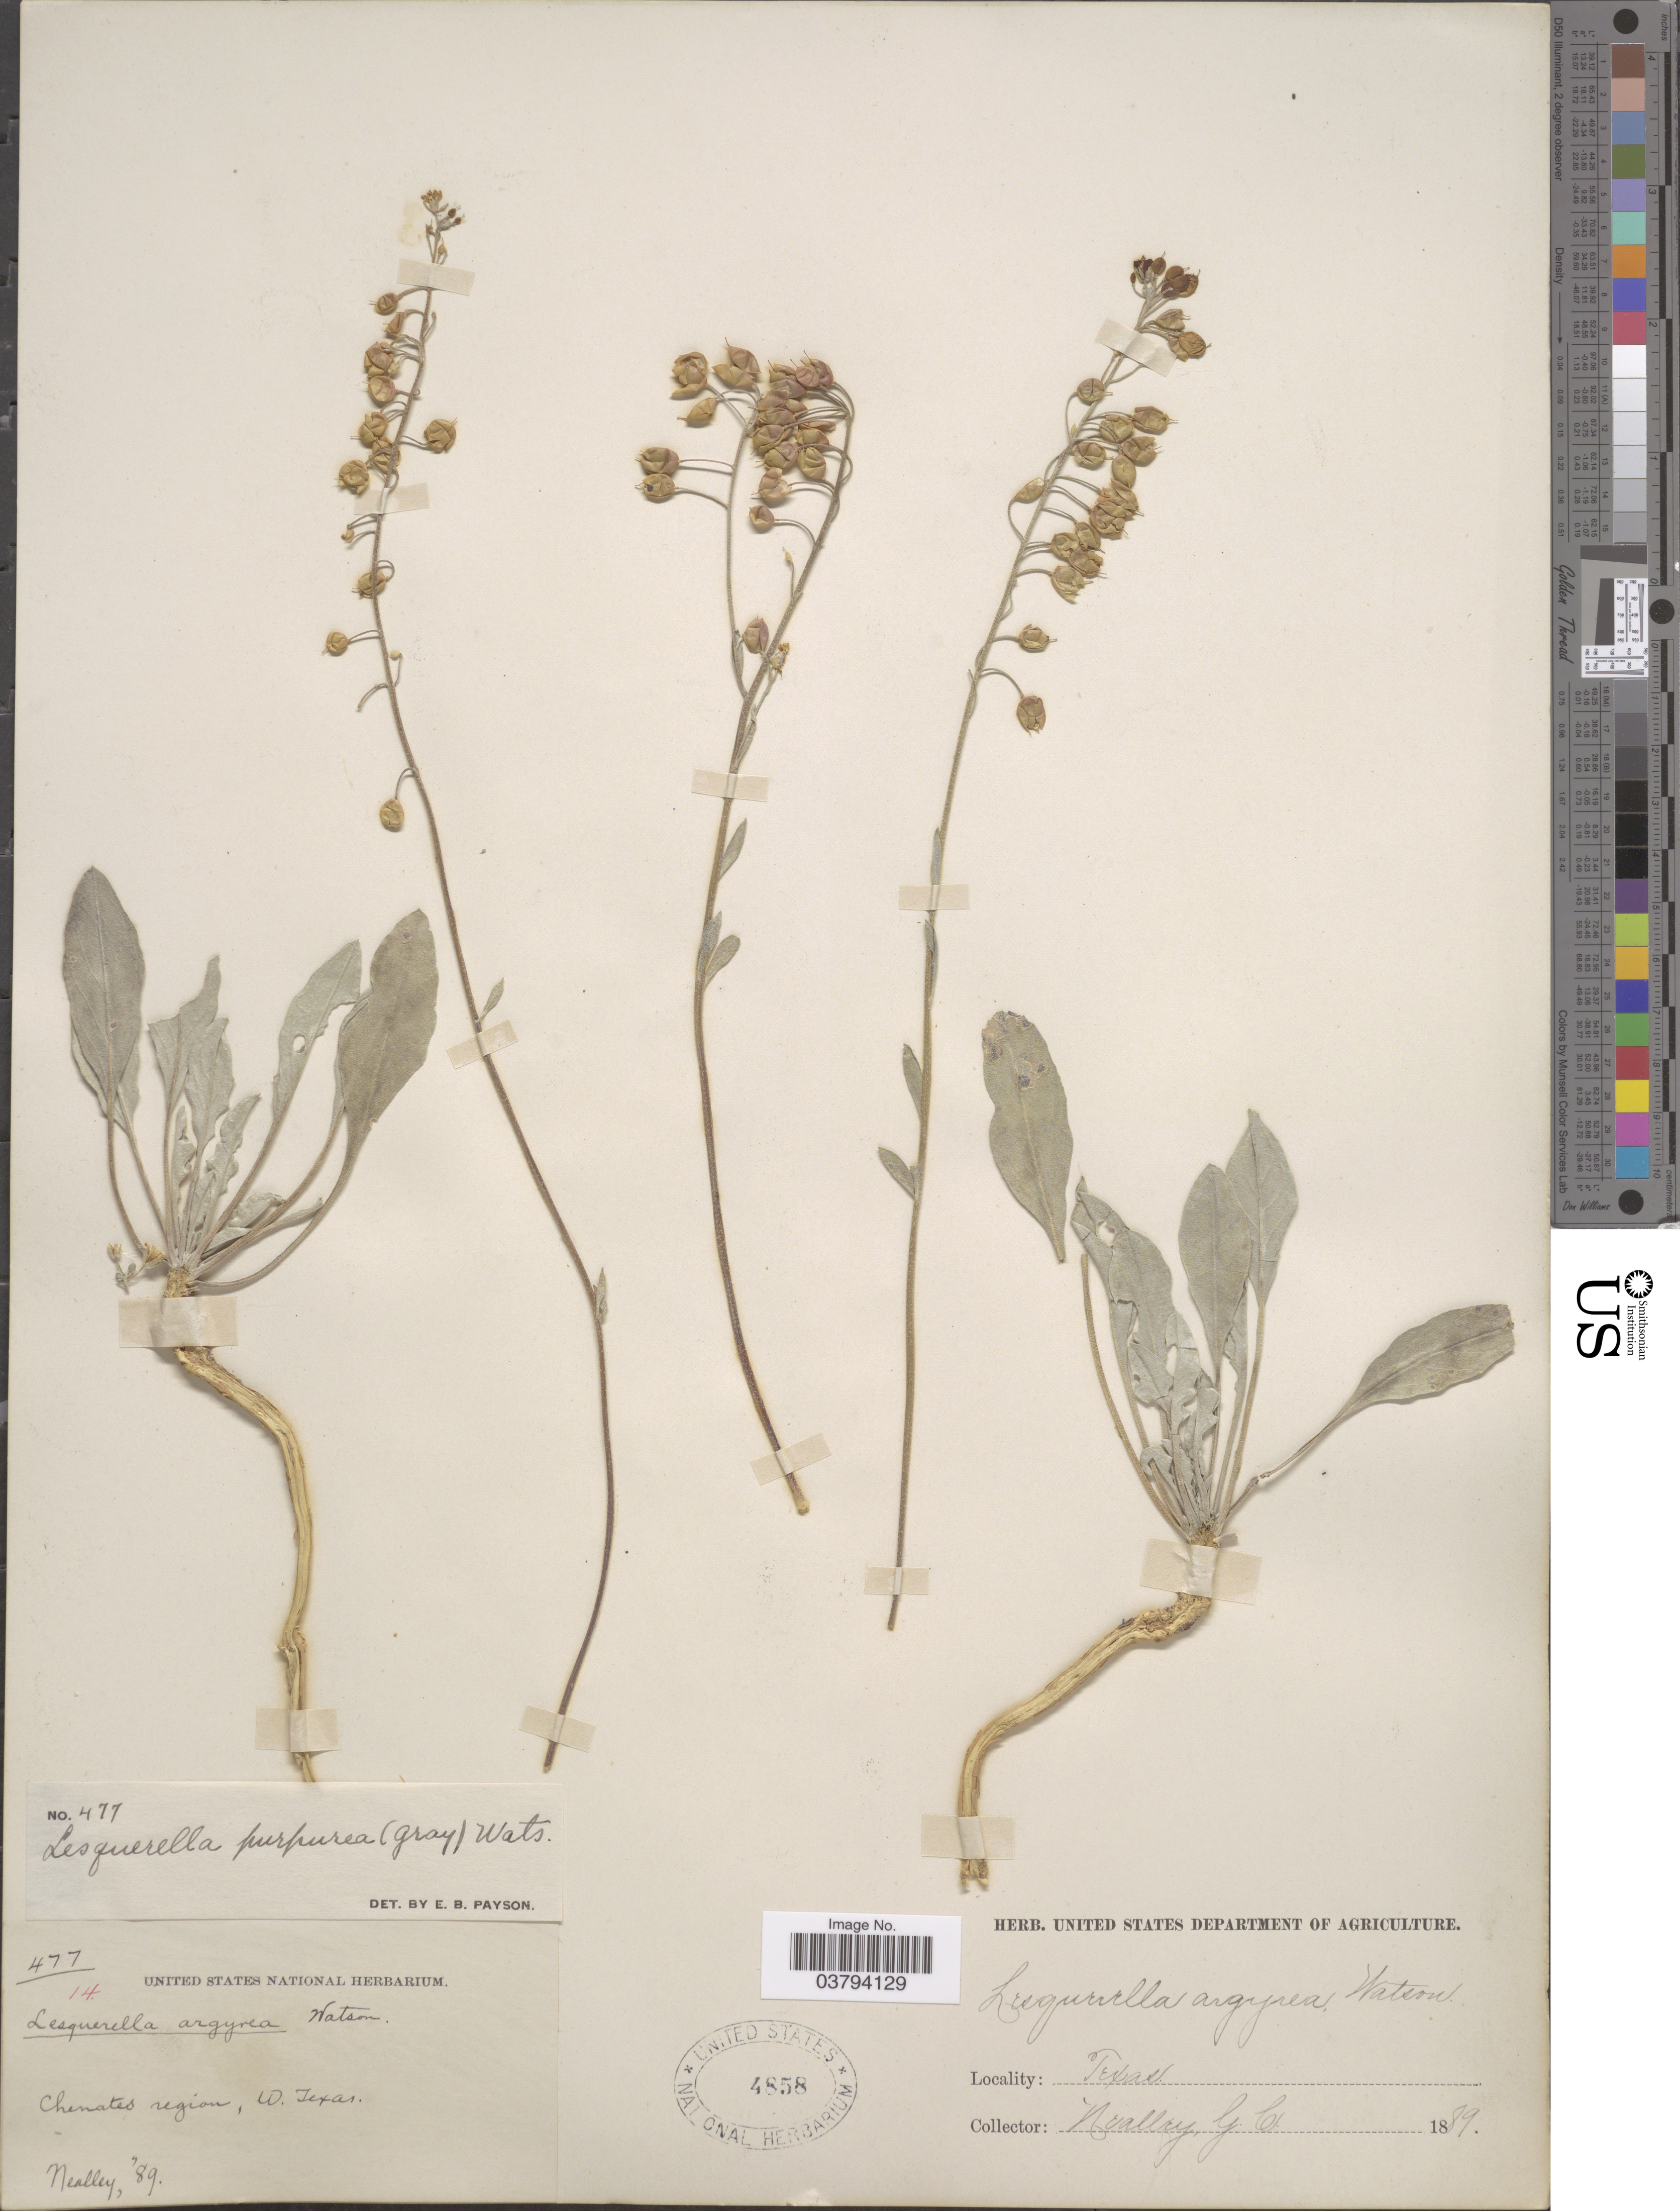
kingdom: Plantae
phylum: Tracheophyta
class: Magnoliopsida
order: Brassicales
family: Brassicaceae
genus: Lesquerella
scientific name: Lesquerella purpurea subsp. purpurea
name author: (A. Gray) S. Watson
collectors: G. C. Nealley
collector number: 477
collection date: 1889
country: United States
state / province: Texas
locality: Chenates region, W. Texas.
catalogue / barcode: US 4858